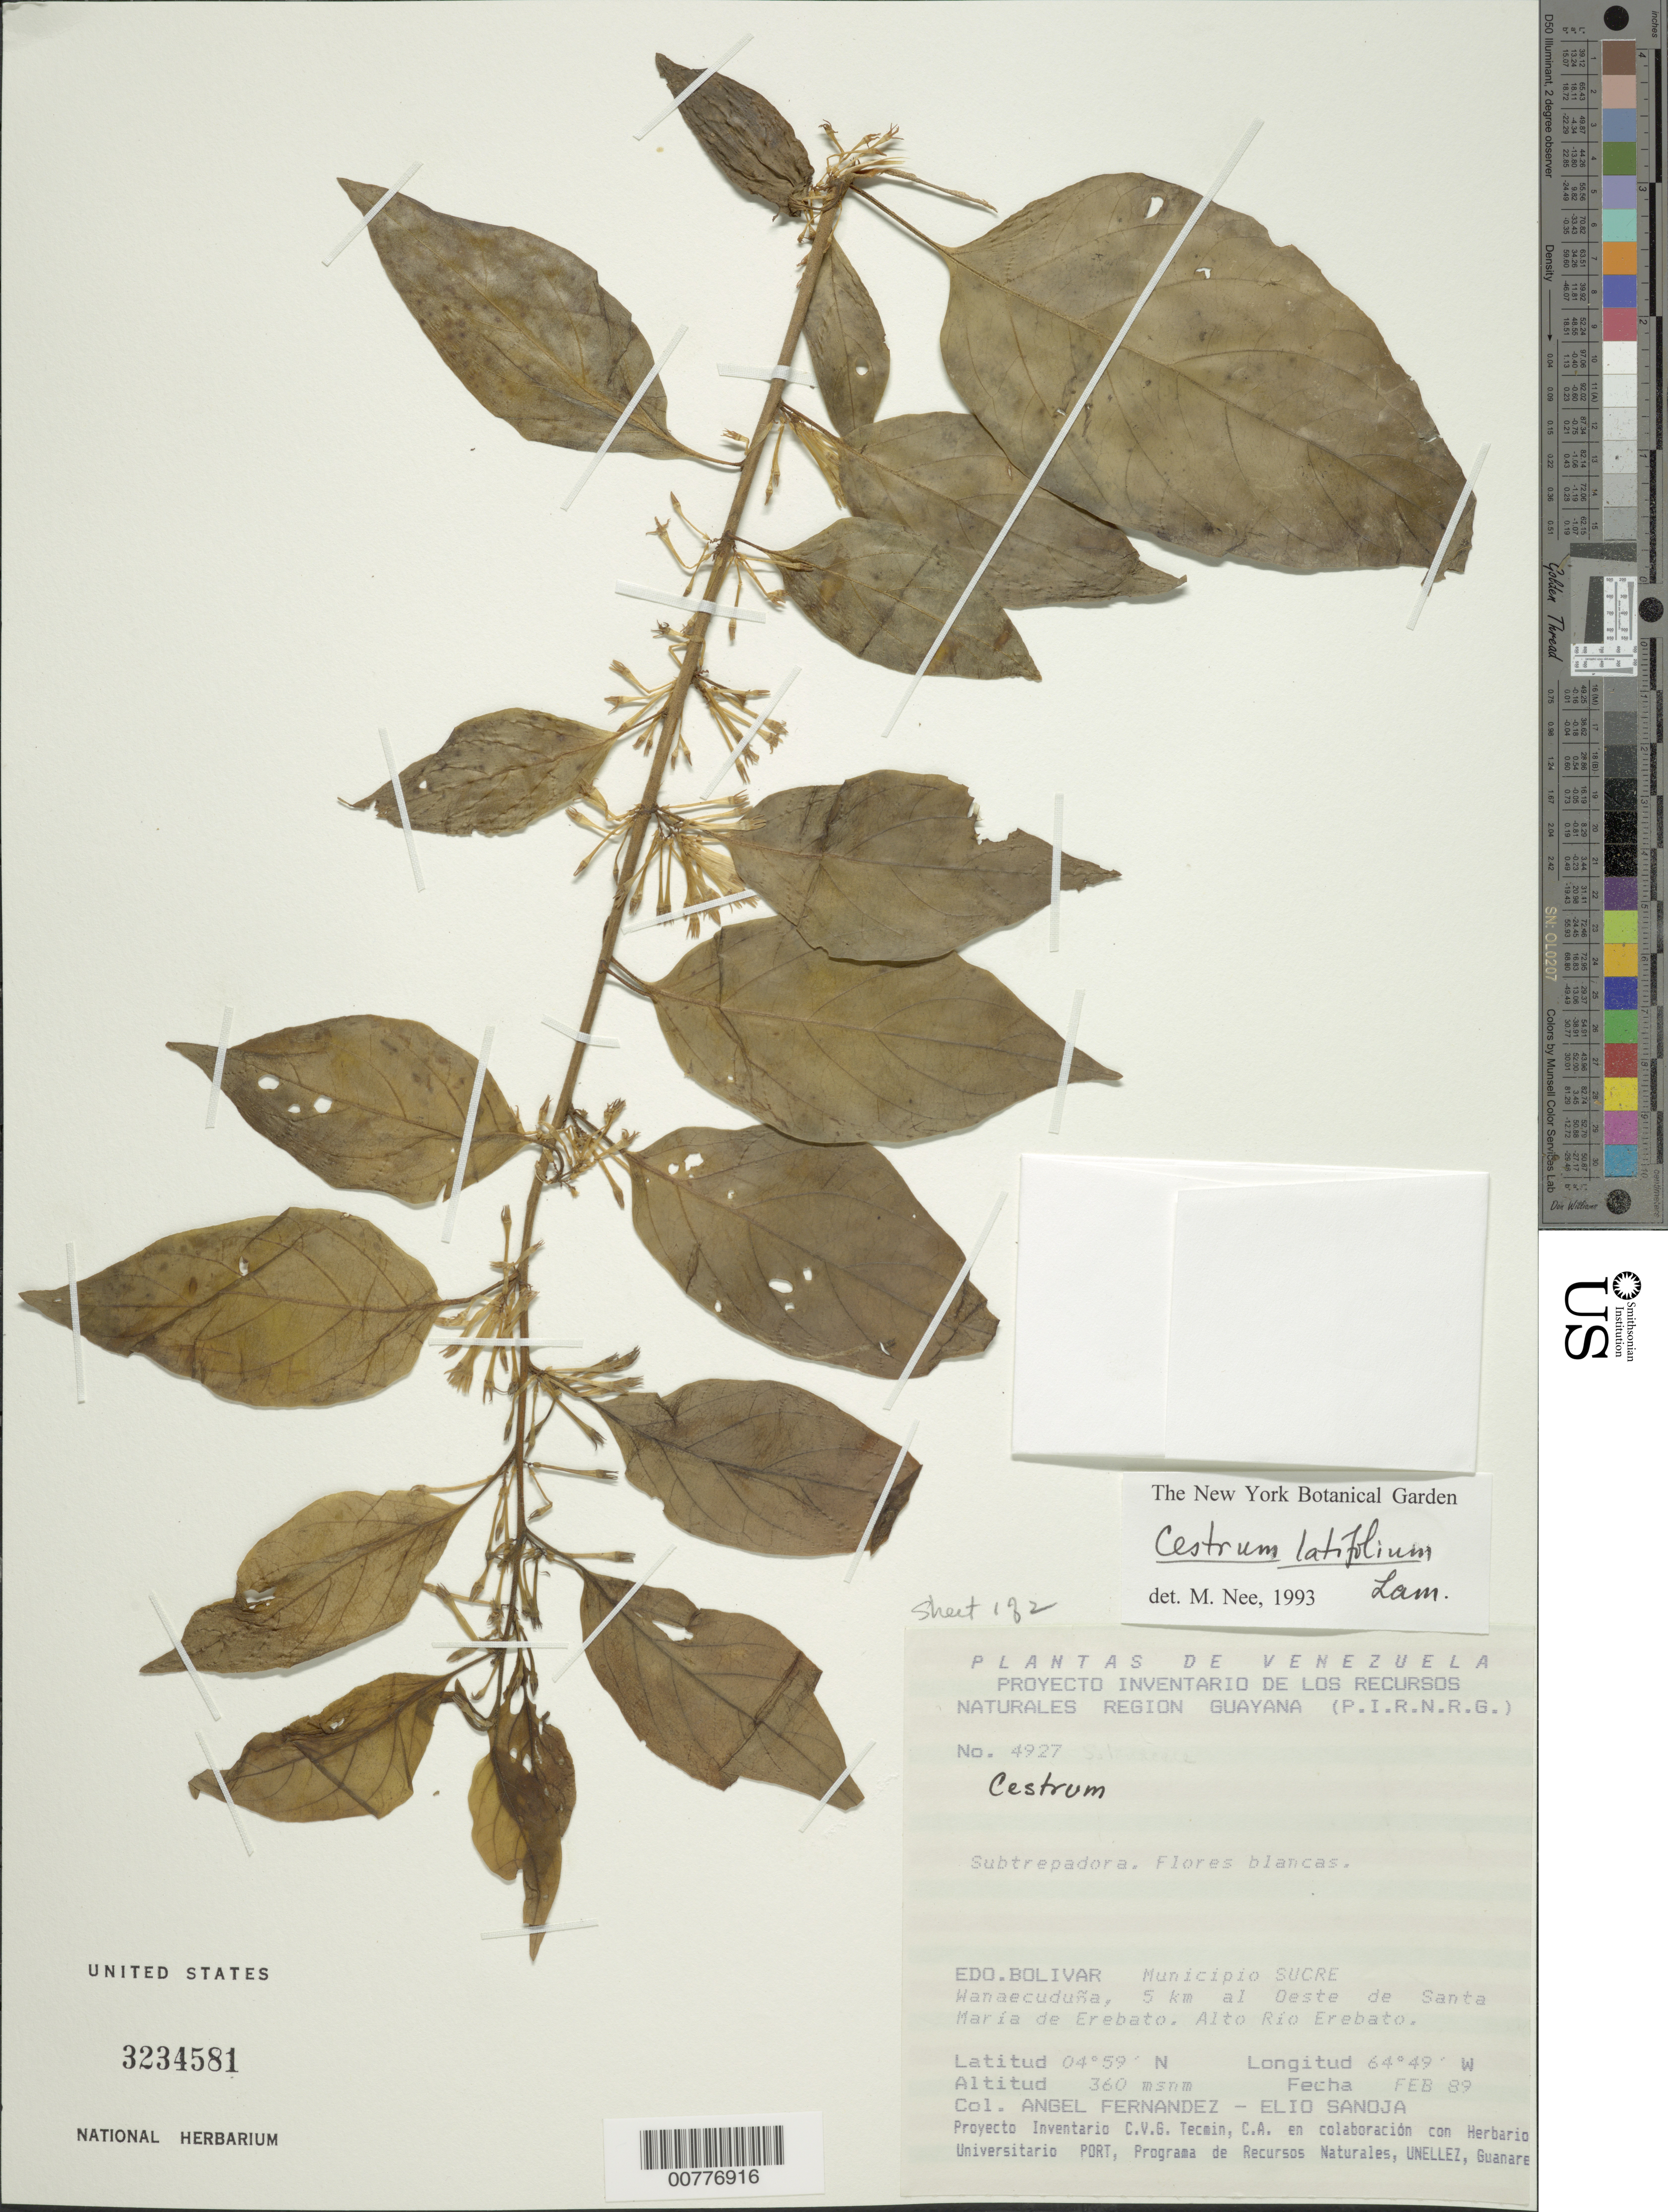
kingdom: Plantae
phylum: Tracheophyta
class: Magnoliopsida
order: Solanales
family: Solanaceae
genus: Cestrum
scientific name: Cestrum latifolium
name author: Lam.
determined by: Nee, Michael H.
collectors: A. Fernández & E. Sanoja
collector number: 4927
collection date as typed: Feb-89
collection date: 1989-02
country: Venezuela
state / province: Bolívar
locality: Mun. Sucre, Wanaecuduña, 5 km W of Santa María de Erebato, Alto Río Erebato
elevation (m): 360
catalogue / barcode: US 3234581